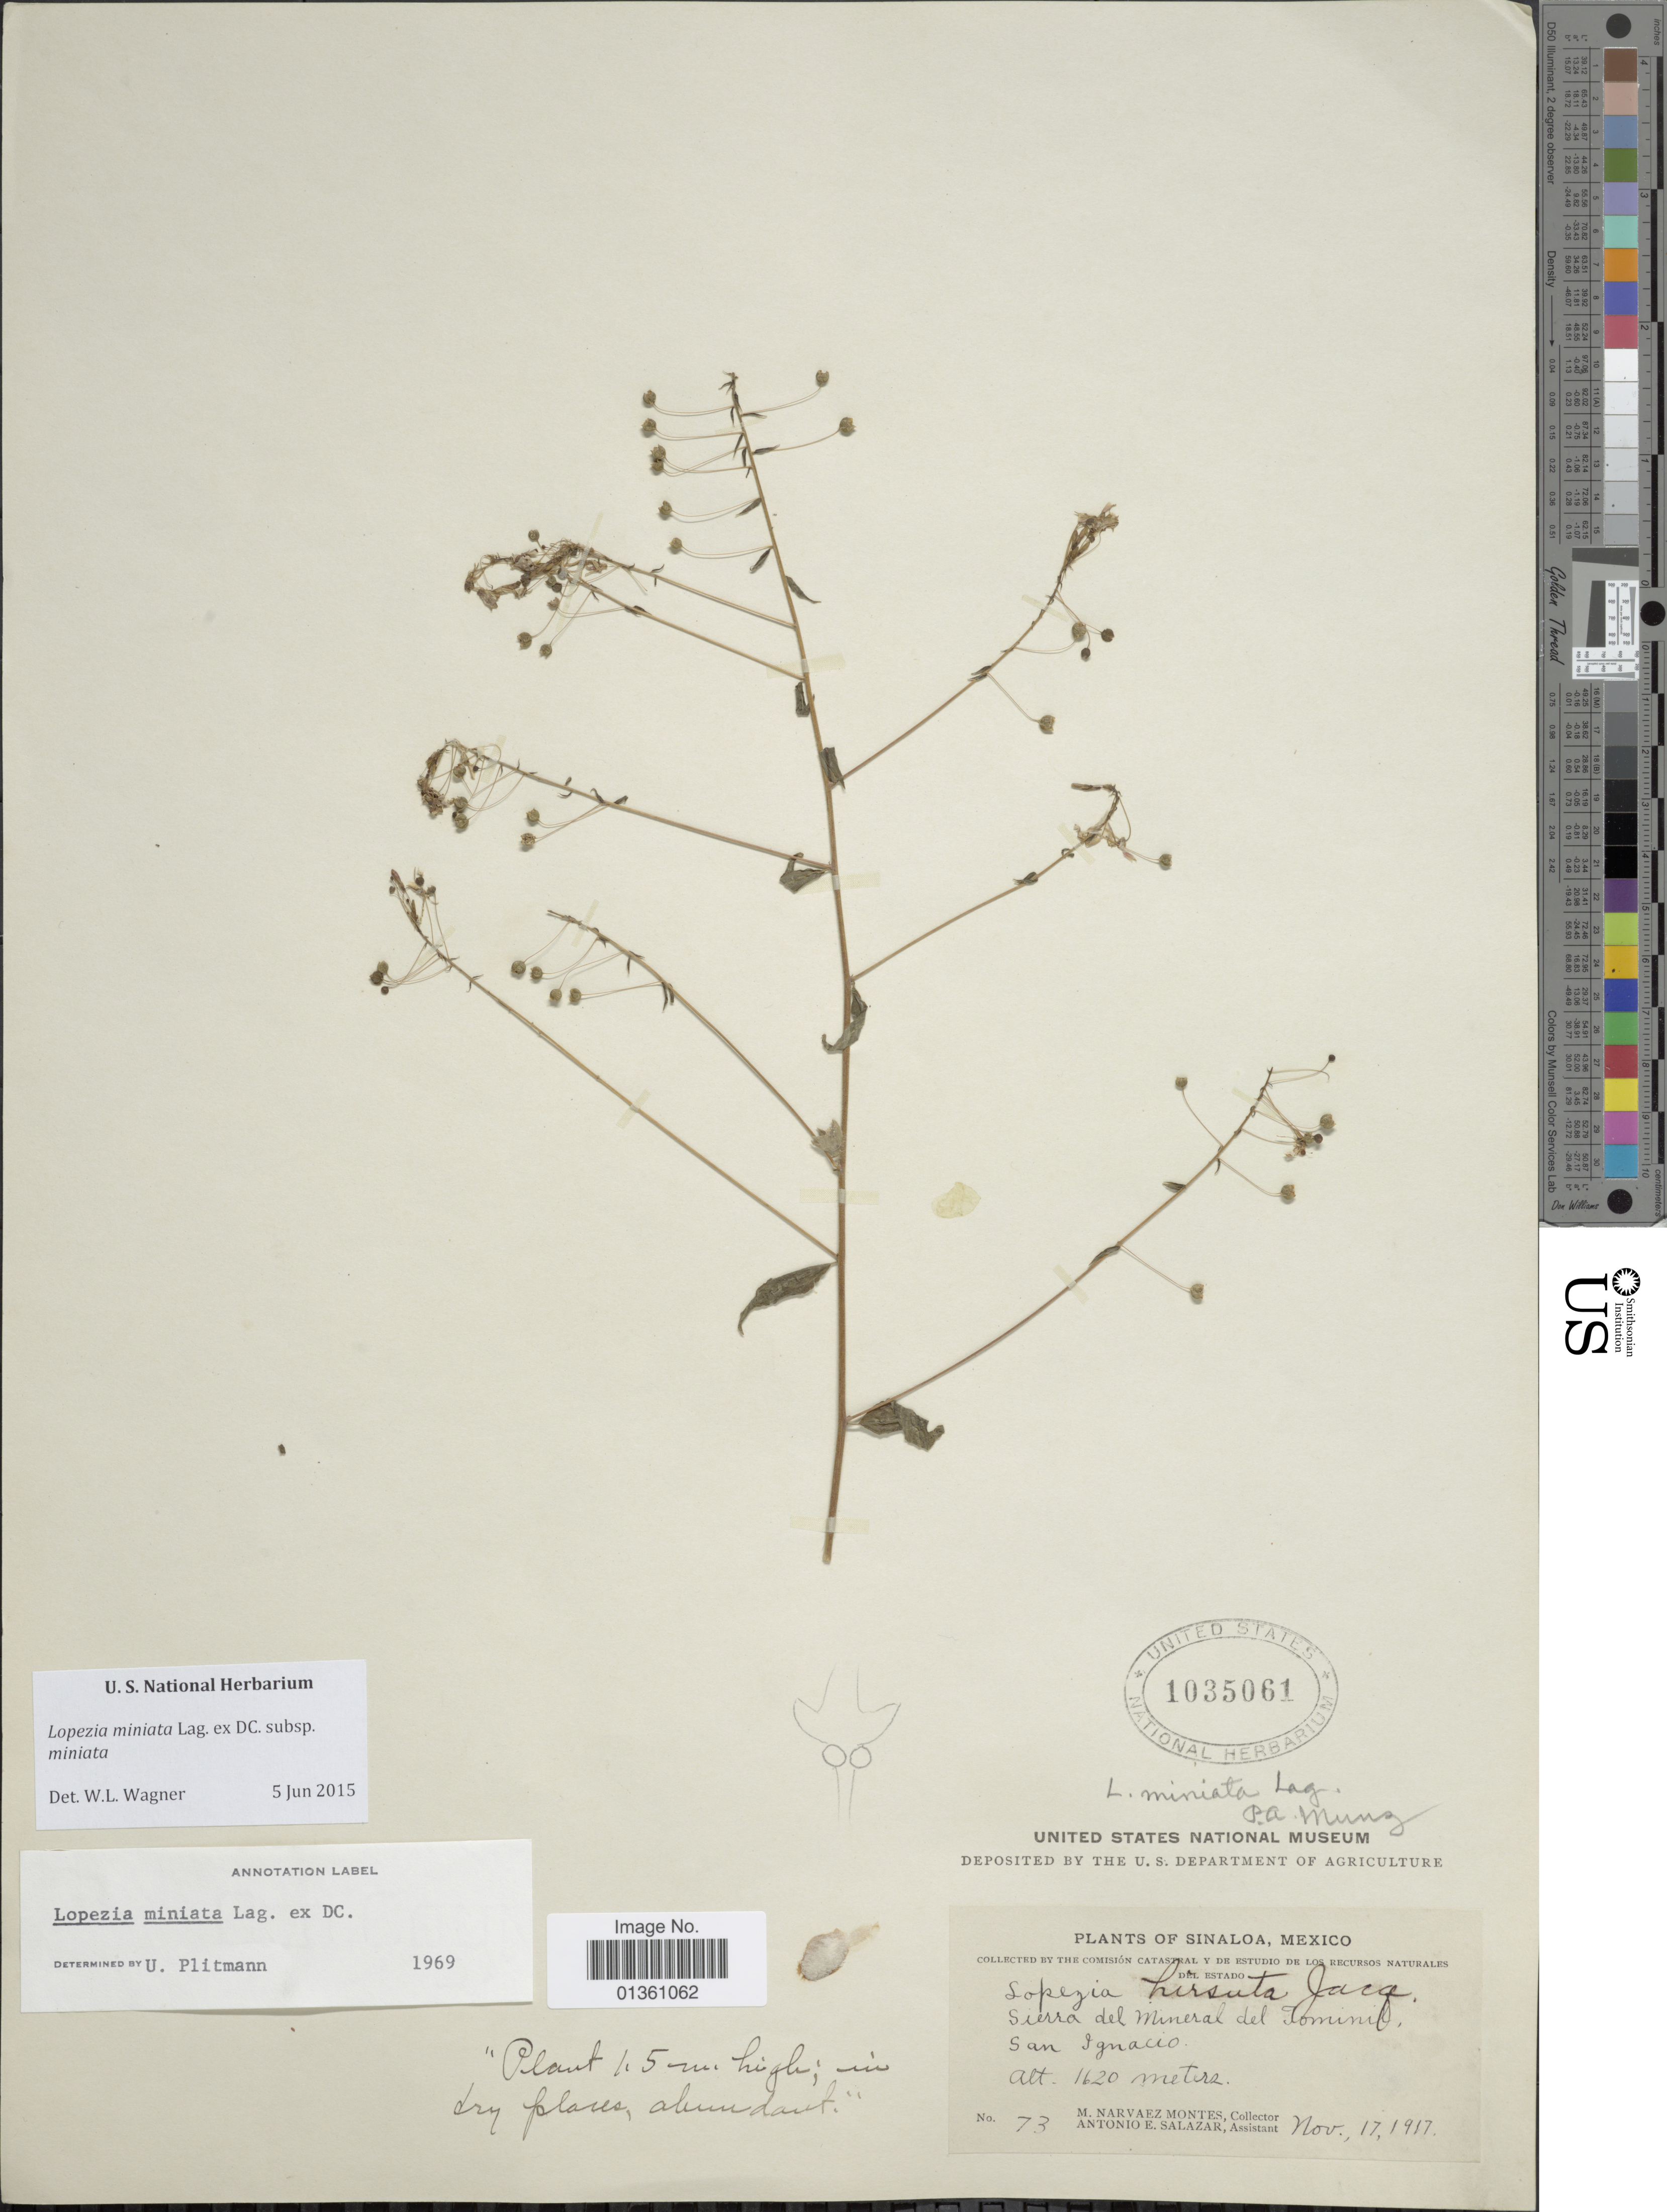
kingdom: Plantae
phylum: Tracheophyta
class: Magnoliopsida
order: Myrtales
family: Onagraceae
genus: Lopezia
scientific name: Lopezia miniata subsp. miniata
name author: Lag. ex DC.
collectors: M. Montes & A. E. Salazar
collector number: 73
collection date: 1917-11-17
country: Mexico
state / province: Sinaloa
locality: Sierra del Mineral del Tomini, San Ignacio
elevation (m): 1120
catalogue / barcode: US 1035061